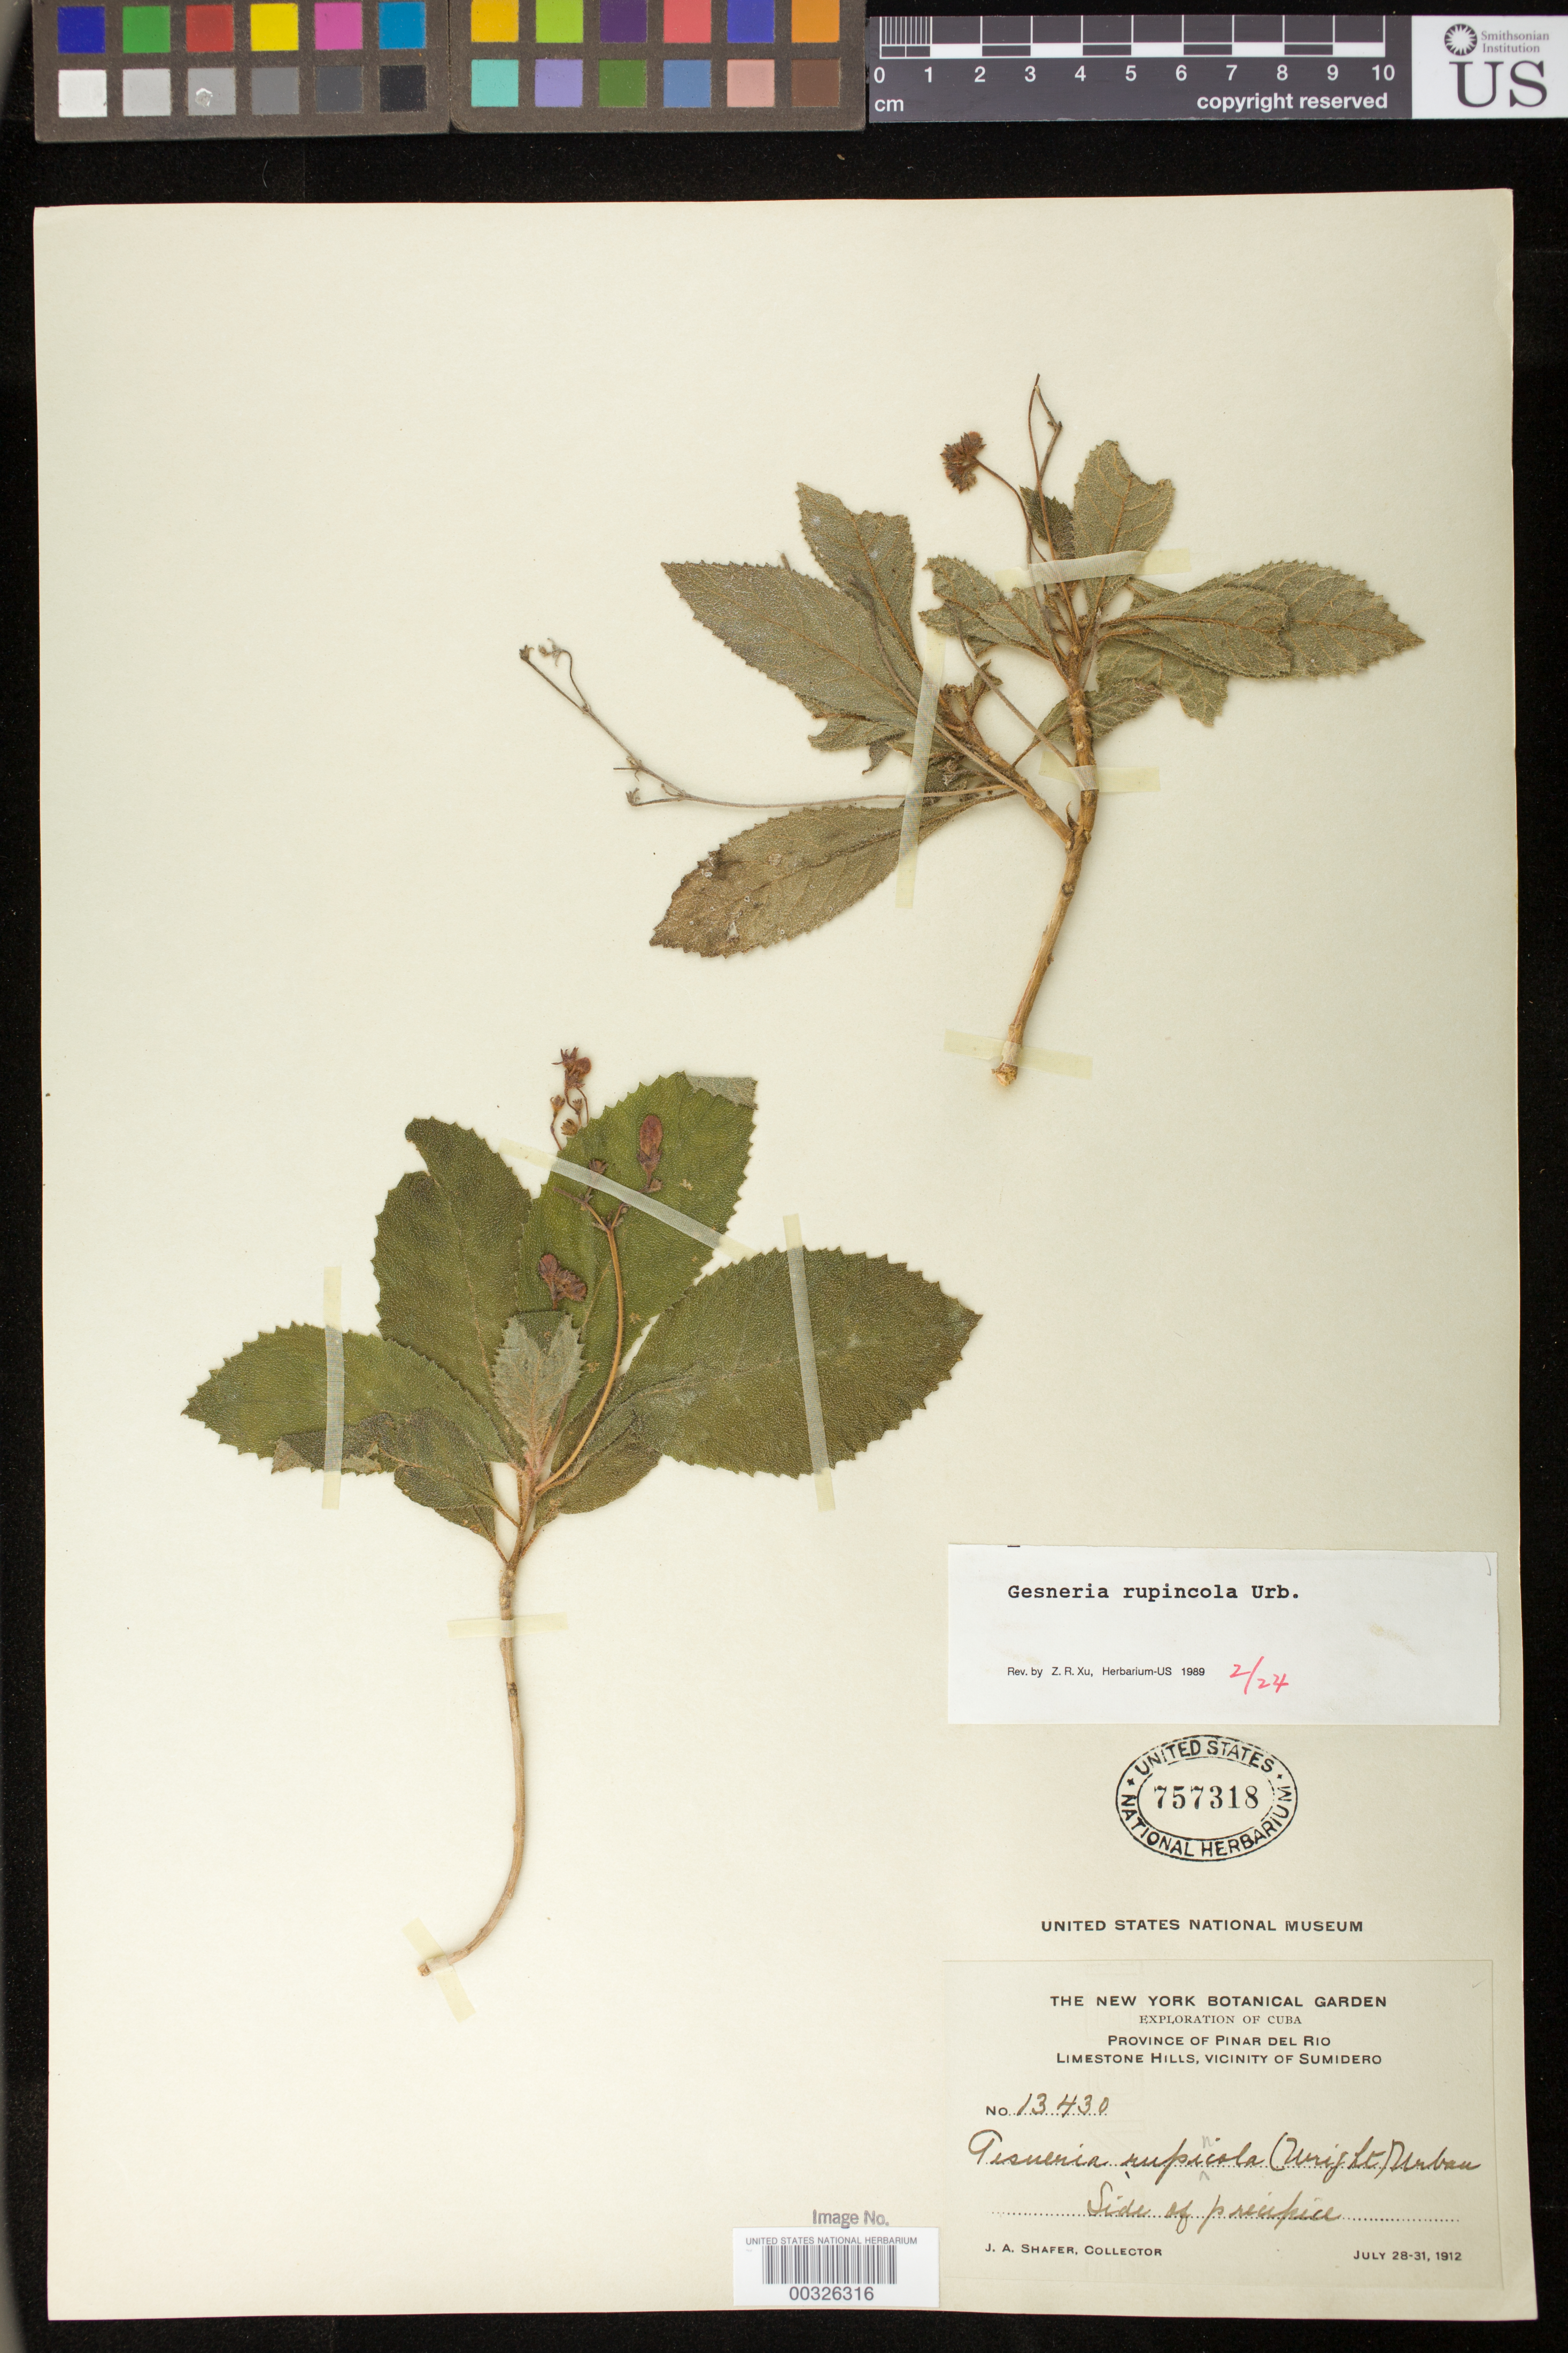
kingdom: Plantae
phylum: Tracheophyta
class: Magnoliopsida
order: Lamiales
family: Gesneriaceae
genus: Gesneria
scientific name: Gesneria rupincola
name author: Urb.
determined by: Skog, Laurence E.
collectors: J. A. Shafer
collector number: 13430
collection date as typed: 29 Jul 1912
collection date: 1912-07-29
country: Cuba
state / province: Pinar del Rio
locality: Vicinity of Sumidero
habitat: Limestone hills, side of precipice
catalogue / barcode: US 757318